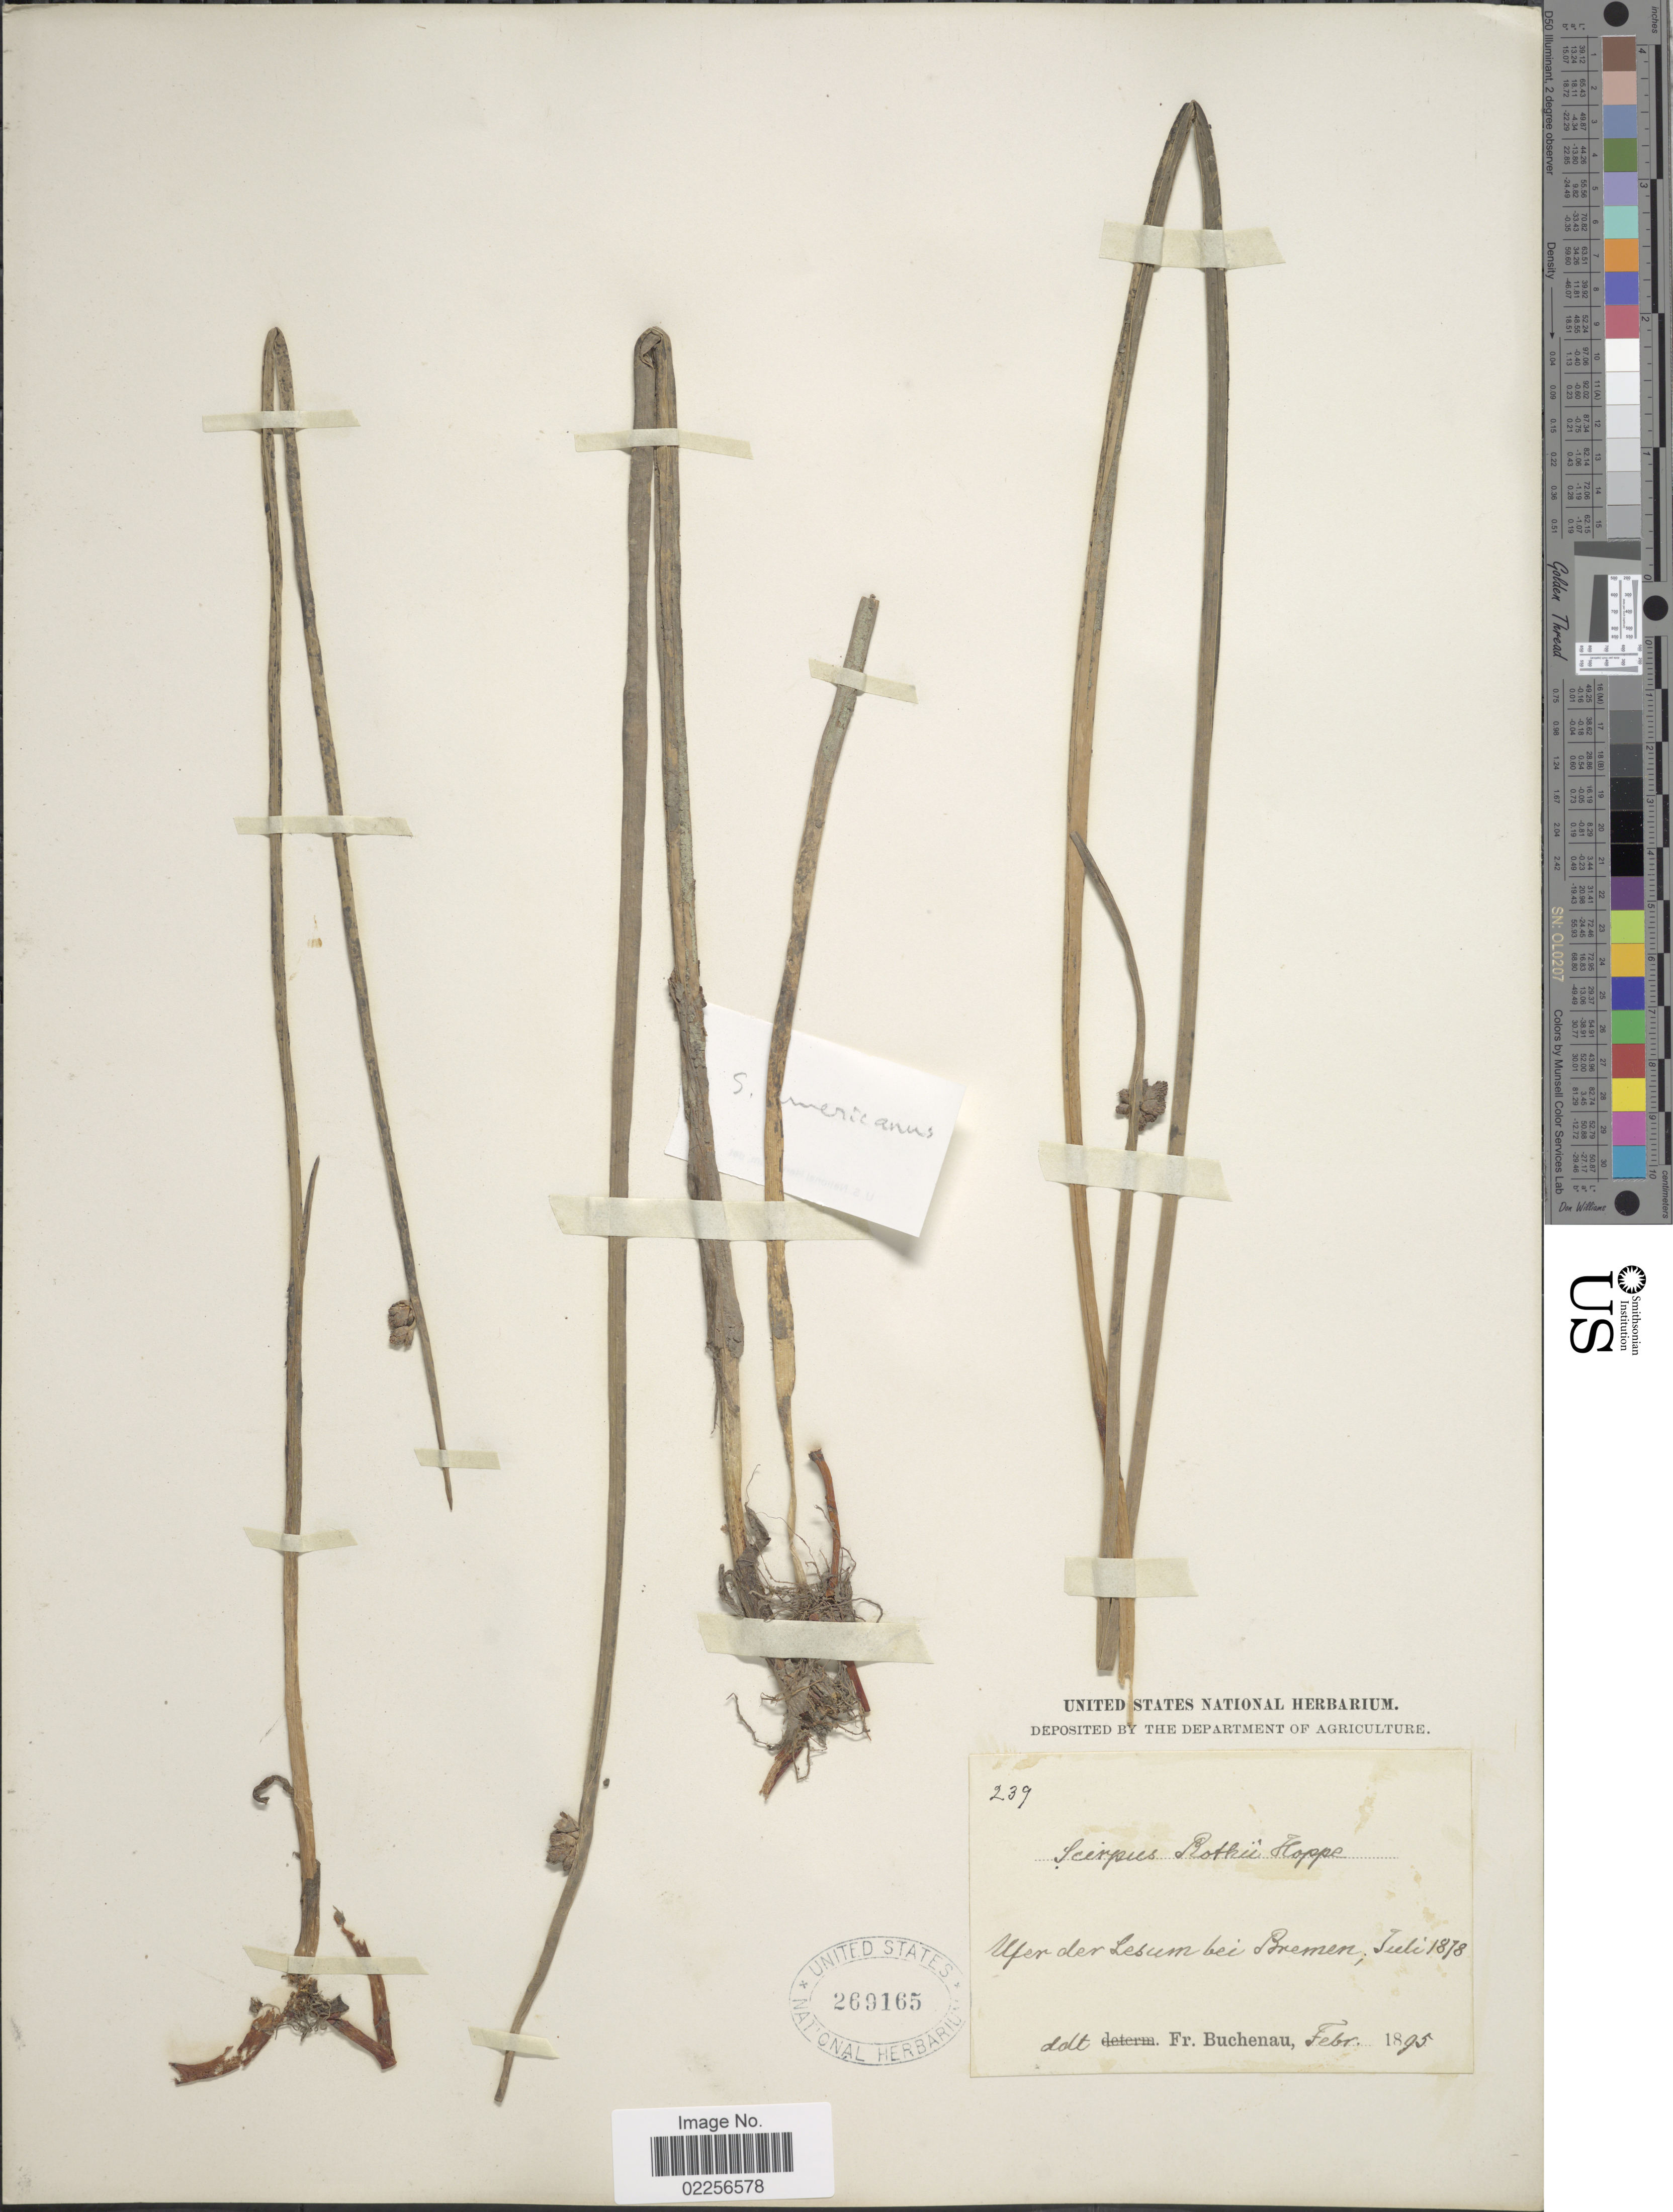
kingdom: Plantae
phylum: Tracheophyta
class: Liliopsida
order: Poales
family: Cyperaceae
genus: Schoenoplectus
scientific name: Schoenoplectus sp.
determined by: Strong, Mark T., (BOT), Smithsonian Institution - National Museum of Natural History (UNITED STATES)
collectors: U.S. Department of Agriculture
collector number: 239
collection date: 1878-07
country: Germany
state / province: Bremen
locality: Ufer der Lebum bei Bremen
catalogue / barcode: US 269165